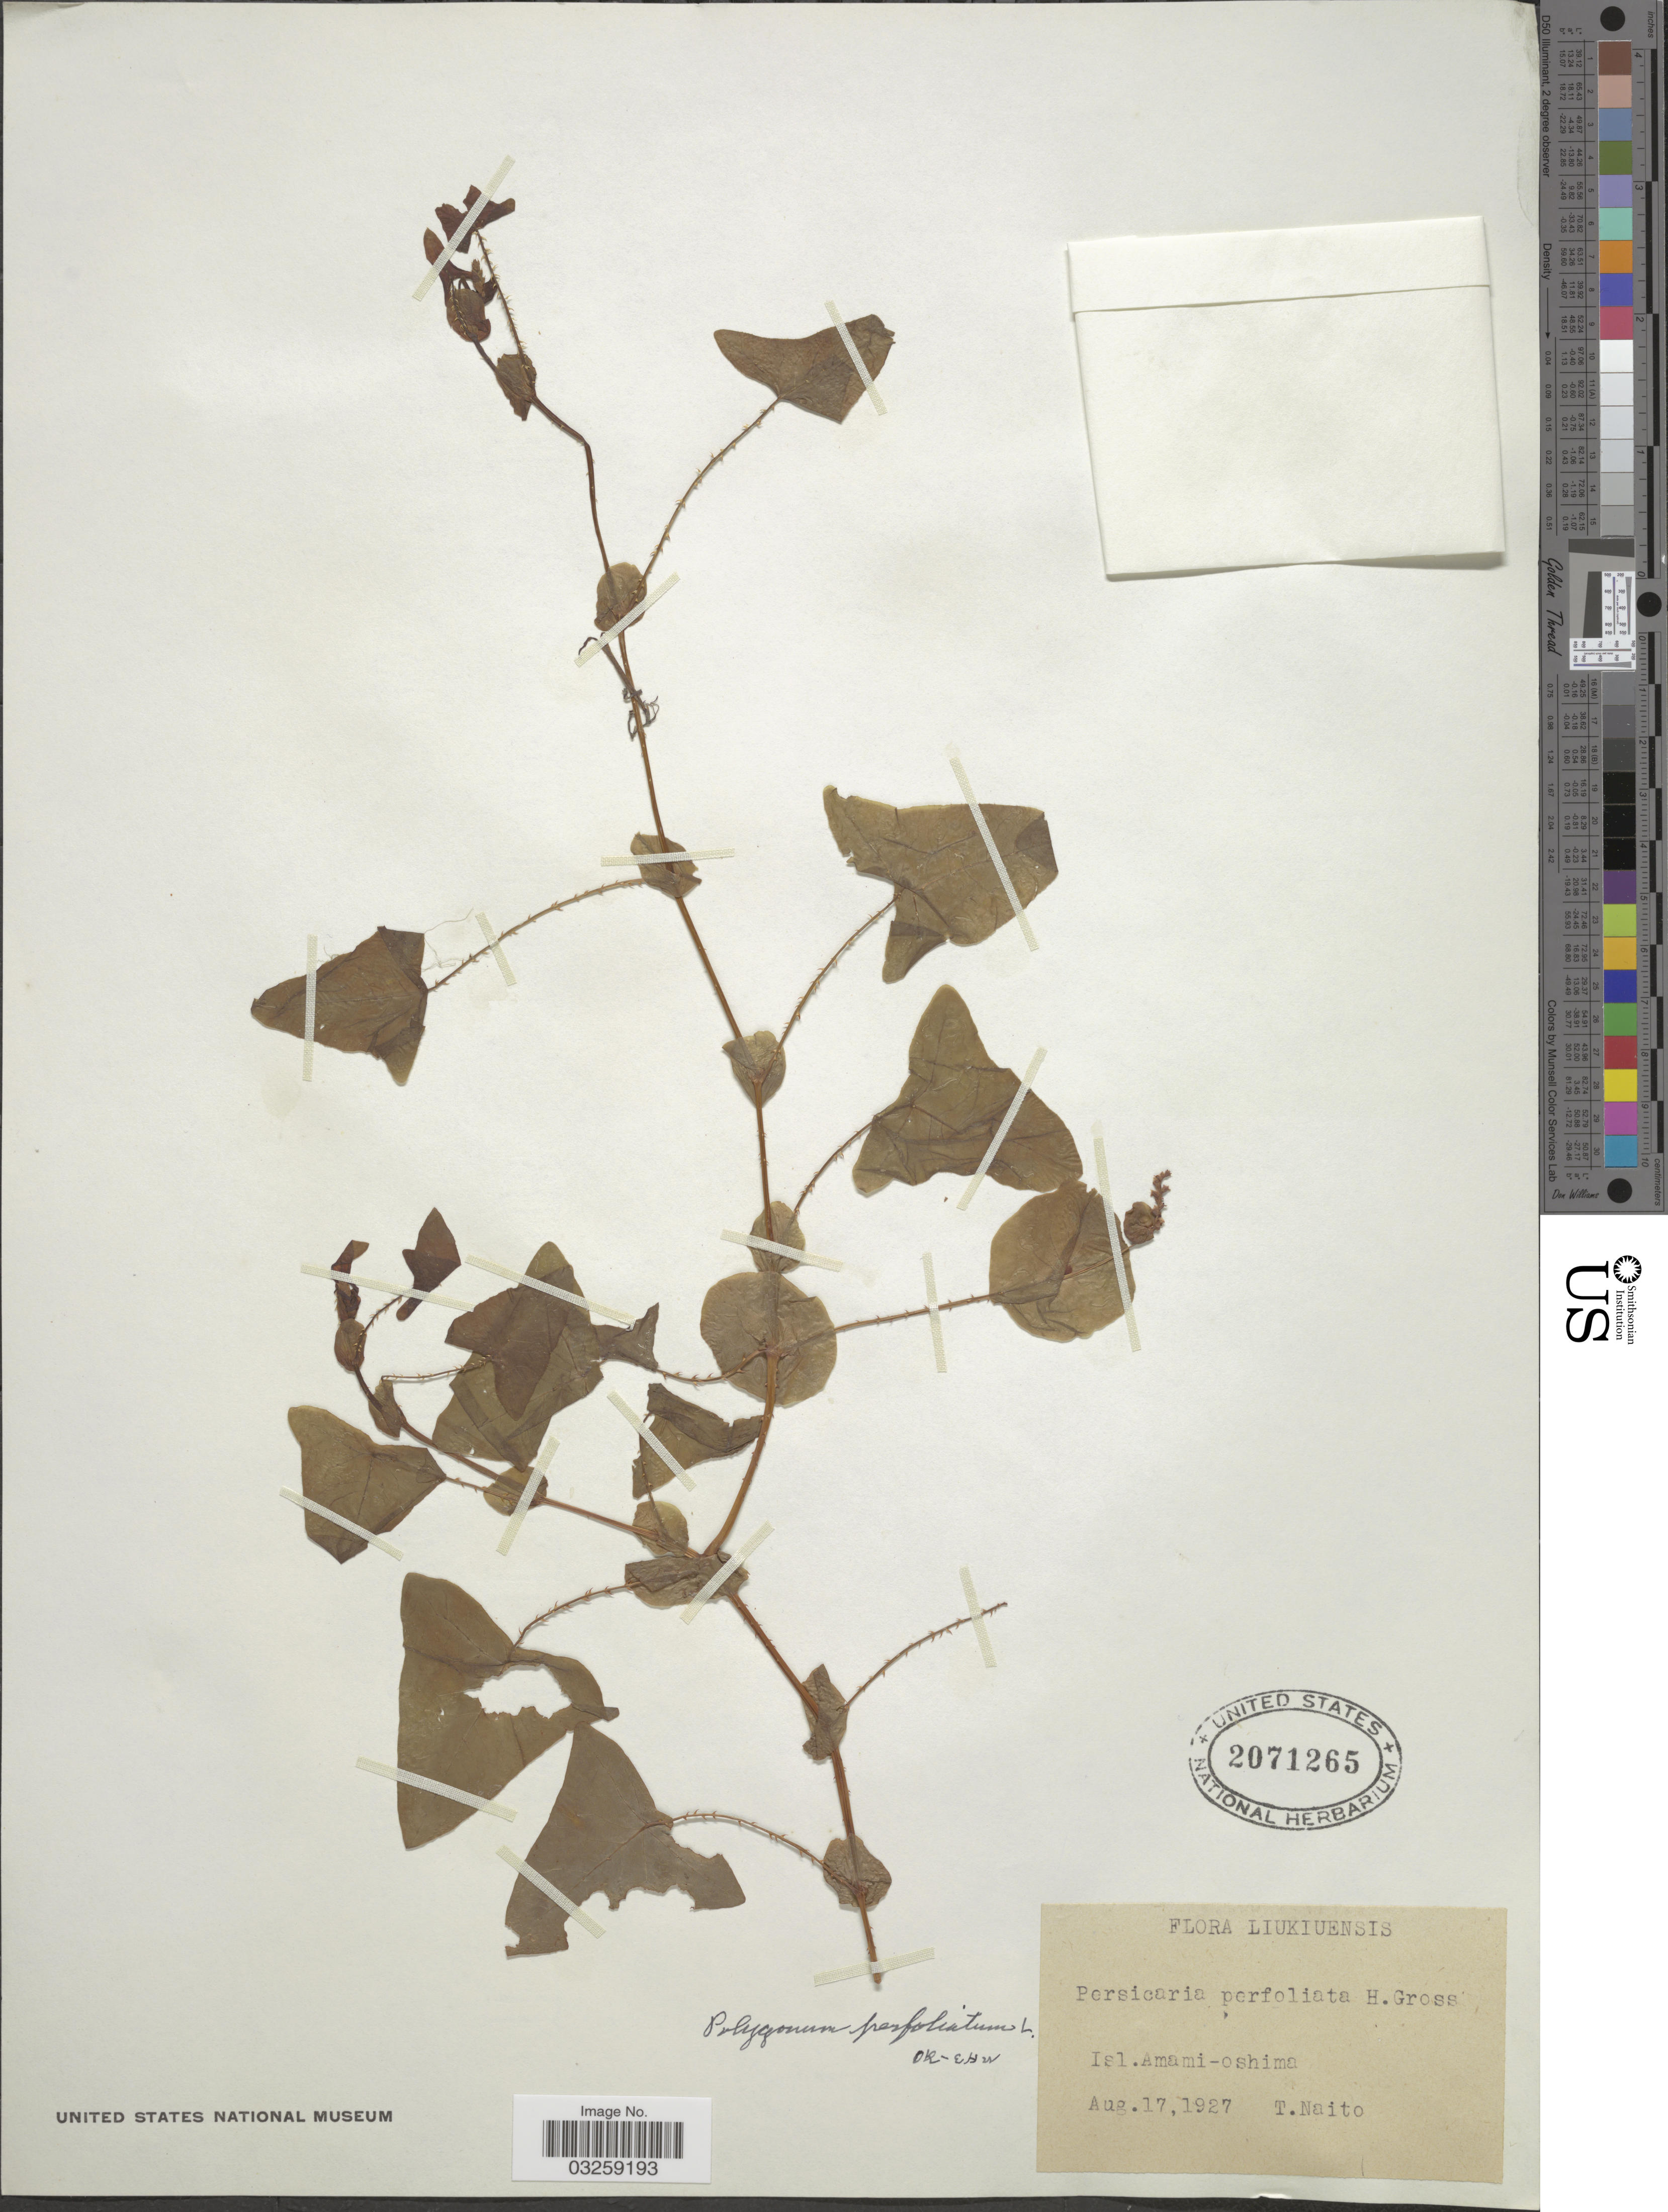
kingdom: Plantae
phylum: Tracheophyta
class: Magnoliopsida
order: Caryophyllales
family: Polygonaceae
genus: Polygonum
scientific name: Polygonum perfoliatum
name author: L.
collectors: T. Naito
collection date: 1927-08-17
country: Japan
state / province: Okinawa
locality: Liukiuensis. Isl. Amami - oshima.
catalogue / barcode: US 2071265